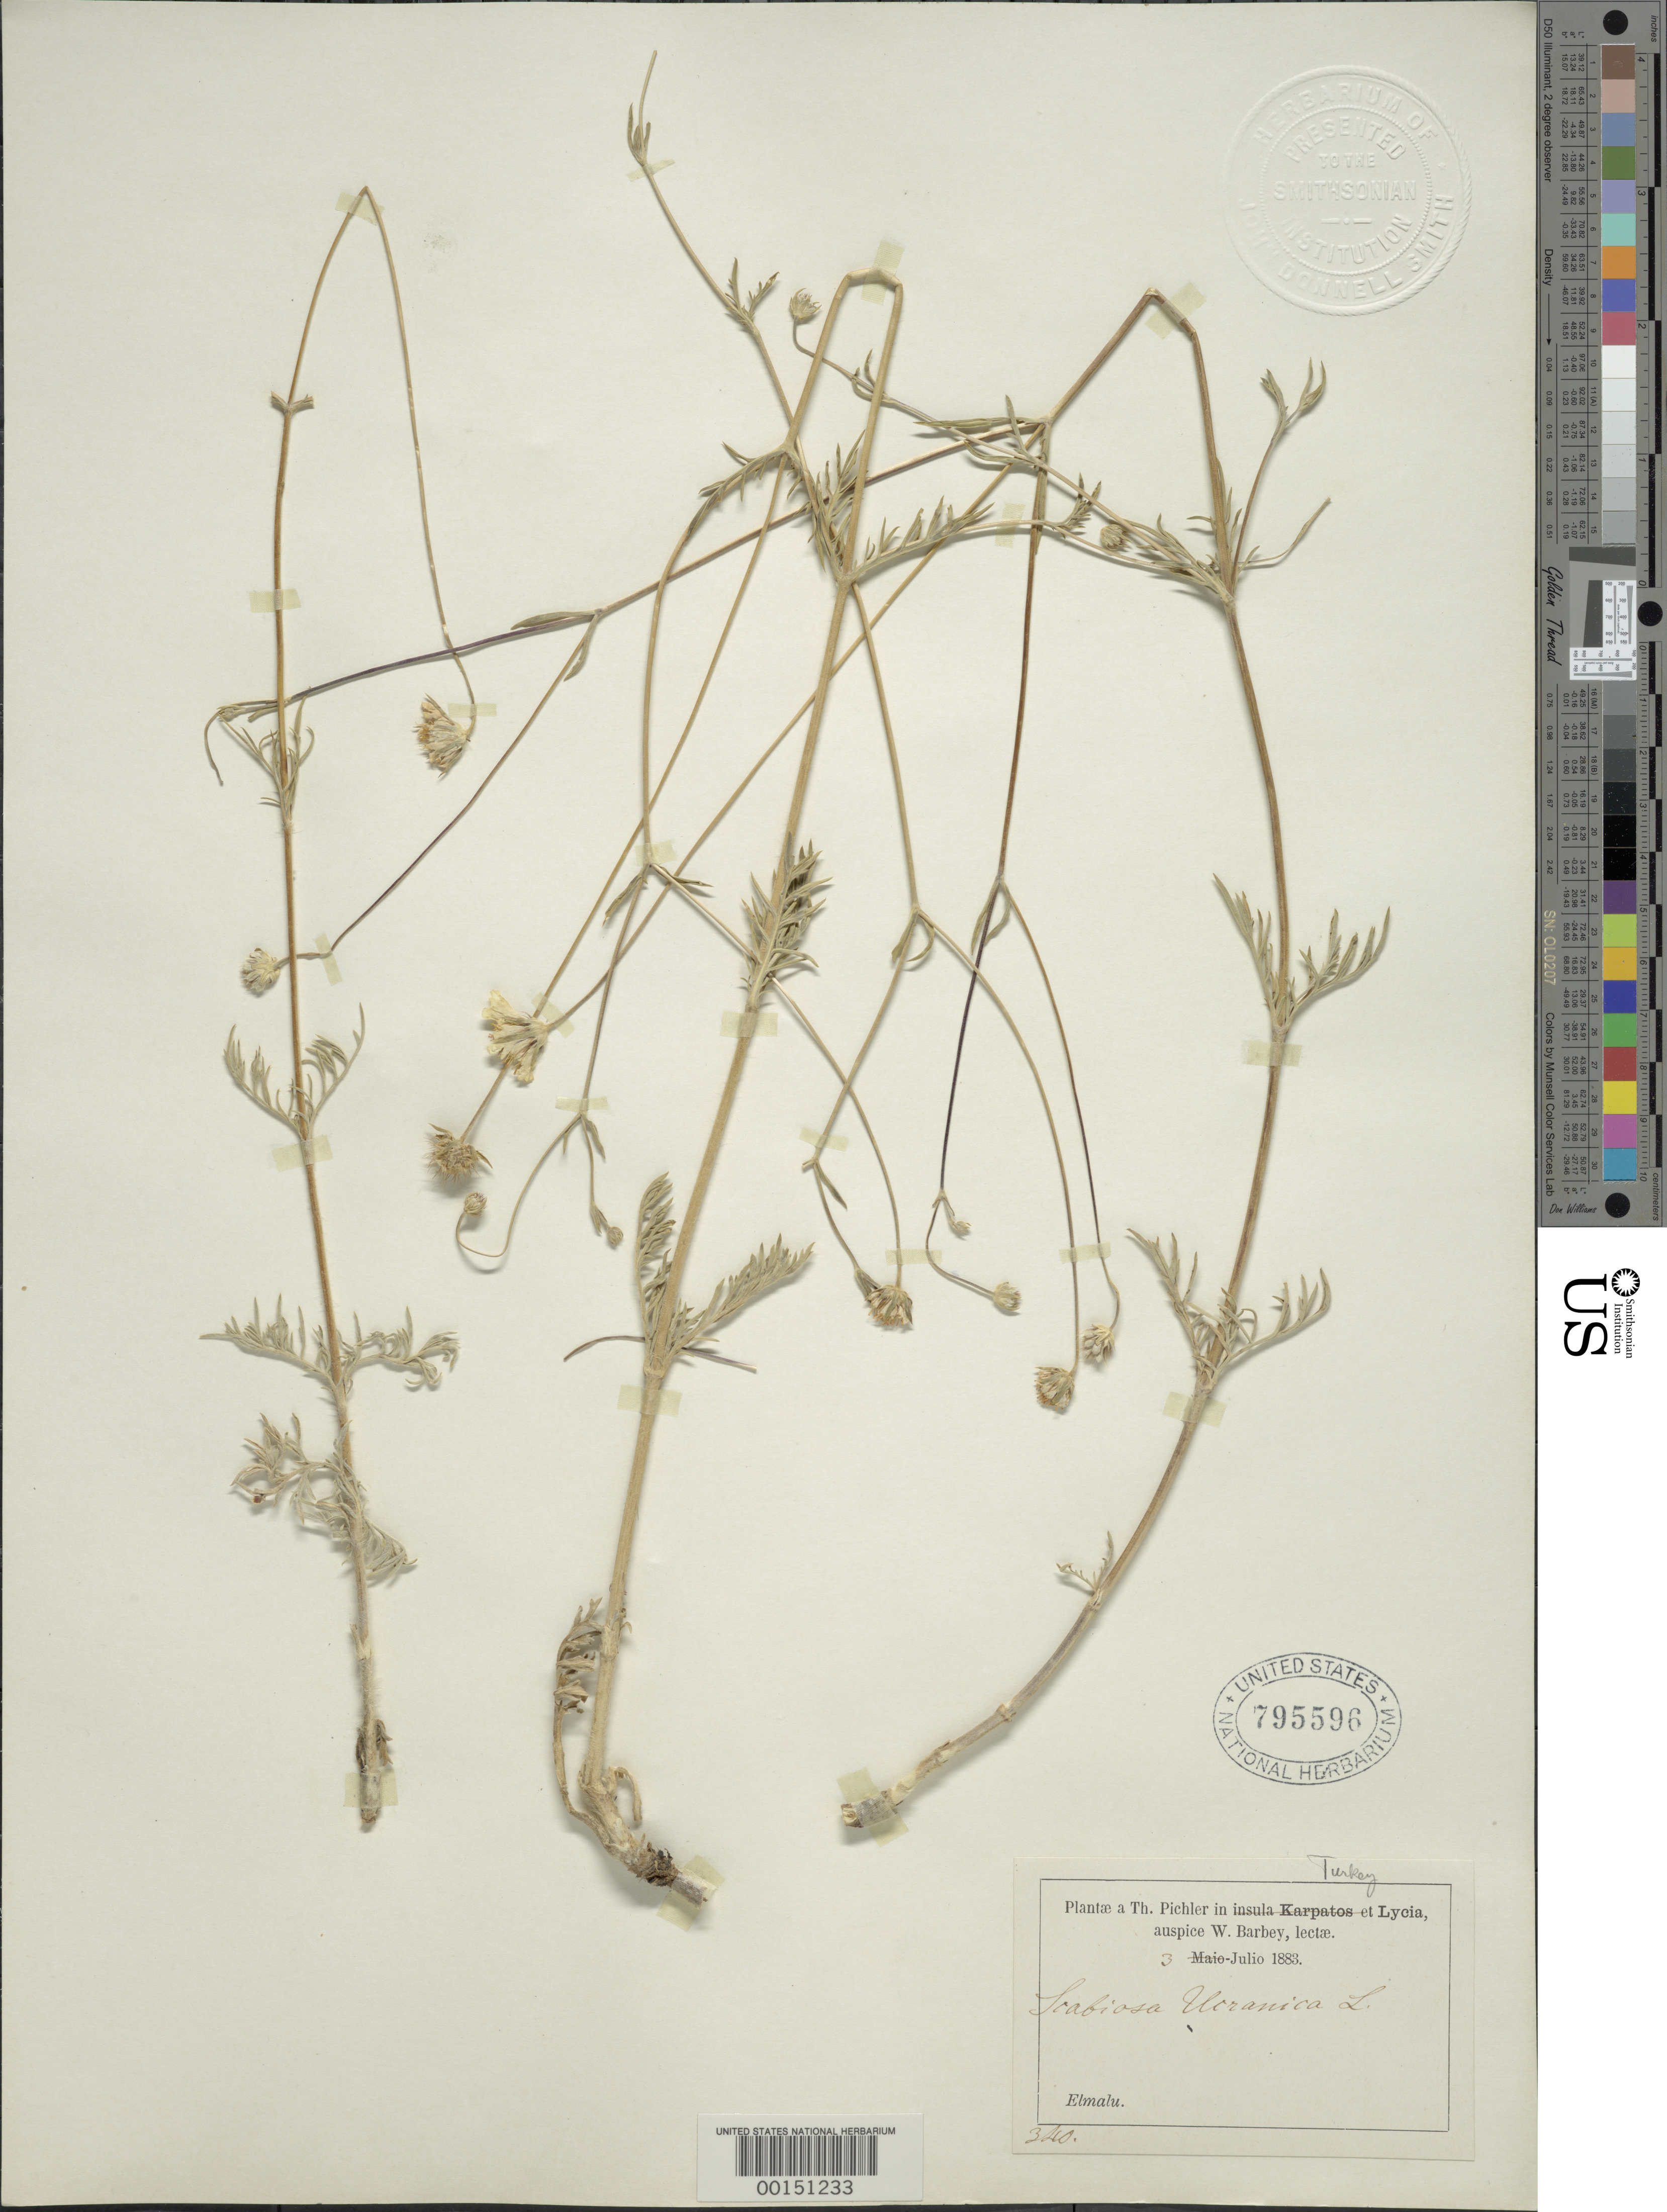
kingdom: Plantae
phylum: Tracheophyta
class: Magnoliopsida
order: Dipsacales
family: Caprifoliaceae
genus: Scabiosa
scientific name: Scabiosa ucranica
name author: L.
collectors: T. Pichler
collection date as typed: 03 Jul 1883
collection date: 1883-07-03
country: Turkey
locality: Lycia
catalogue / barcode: US 795596